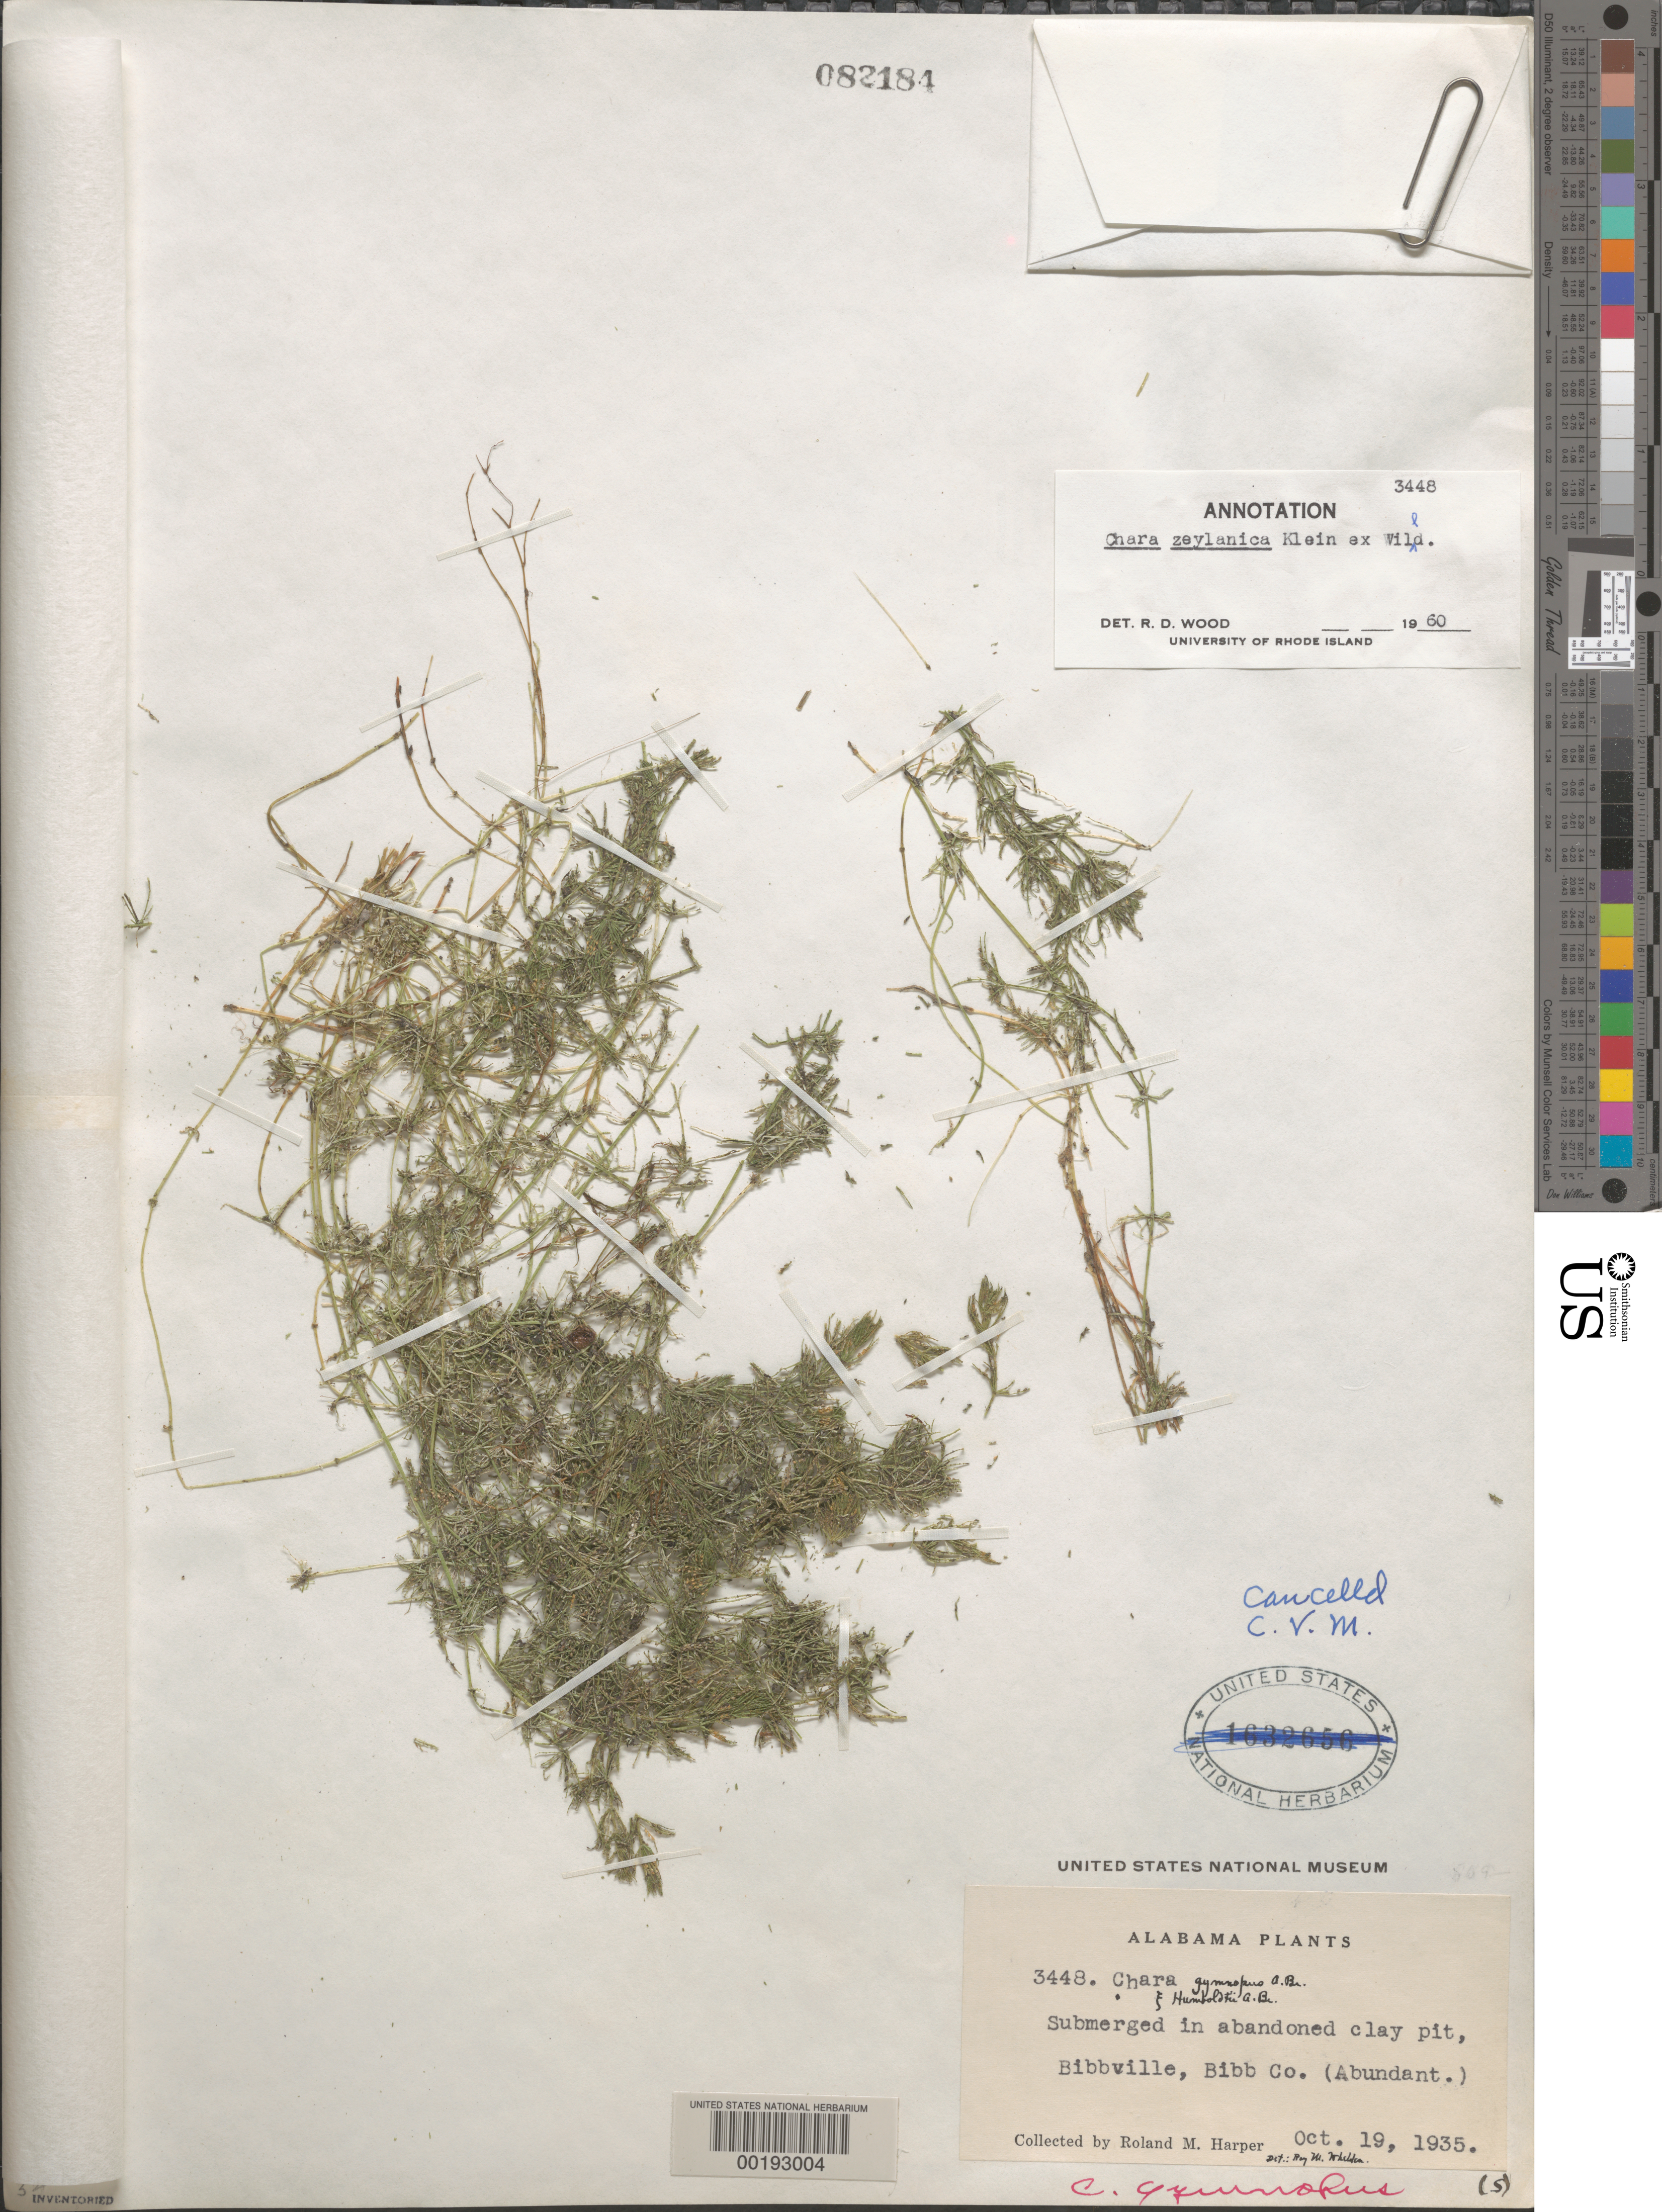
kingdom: Plantae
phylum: Charophyta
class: Charophyceae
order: Charales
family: Characeae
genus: Chara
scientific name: Chara zeylanica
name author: J.G. Klein ex Willd.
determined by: Wood, R. D.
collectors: R. M. Harper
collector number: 3448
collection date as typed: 19 Oct 1935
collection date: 1935-10-19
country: United States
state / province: Alabama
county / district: Bibb County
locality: Bibbville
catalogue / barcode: US 82184